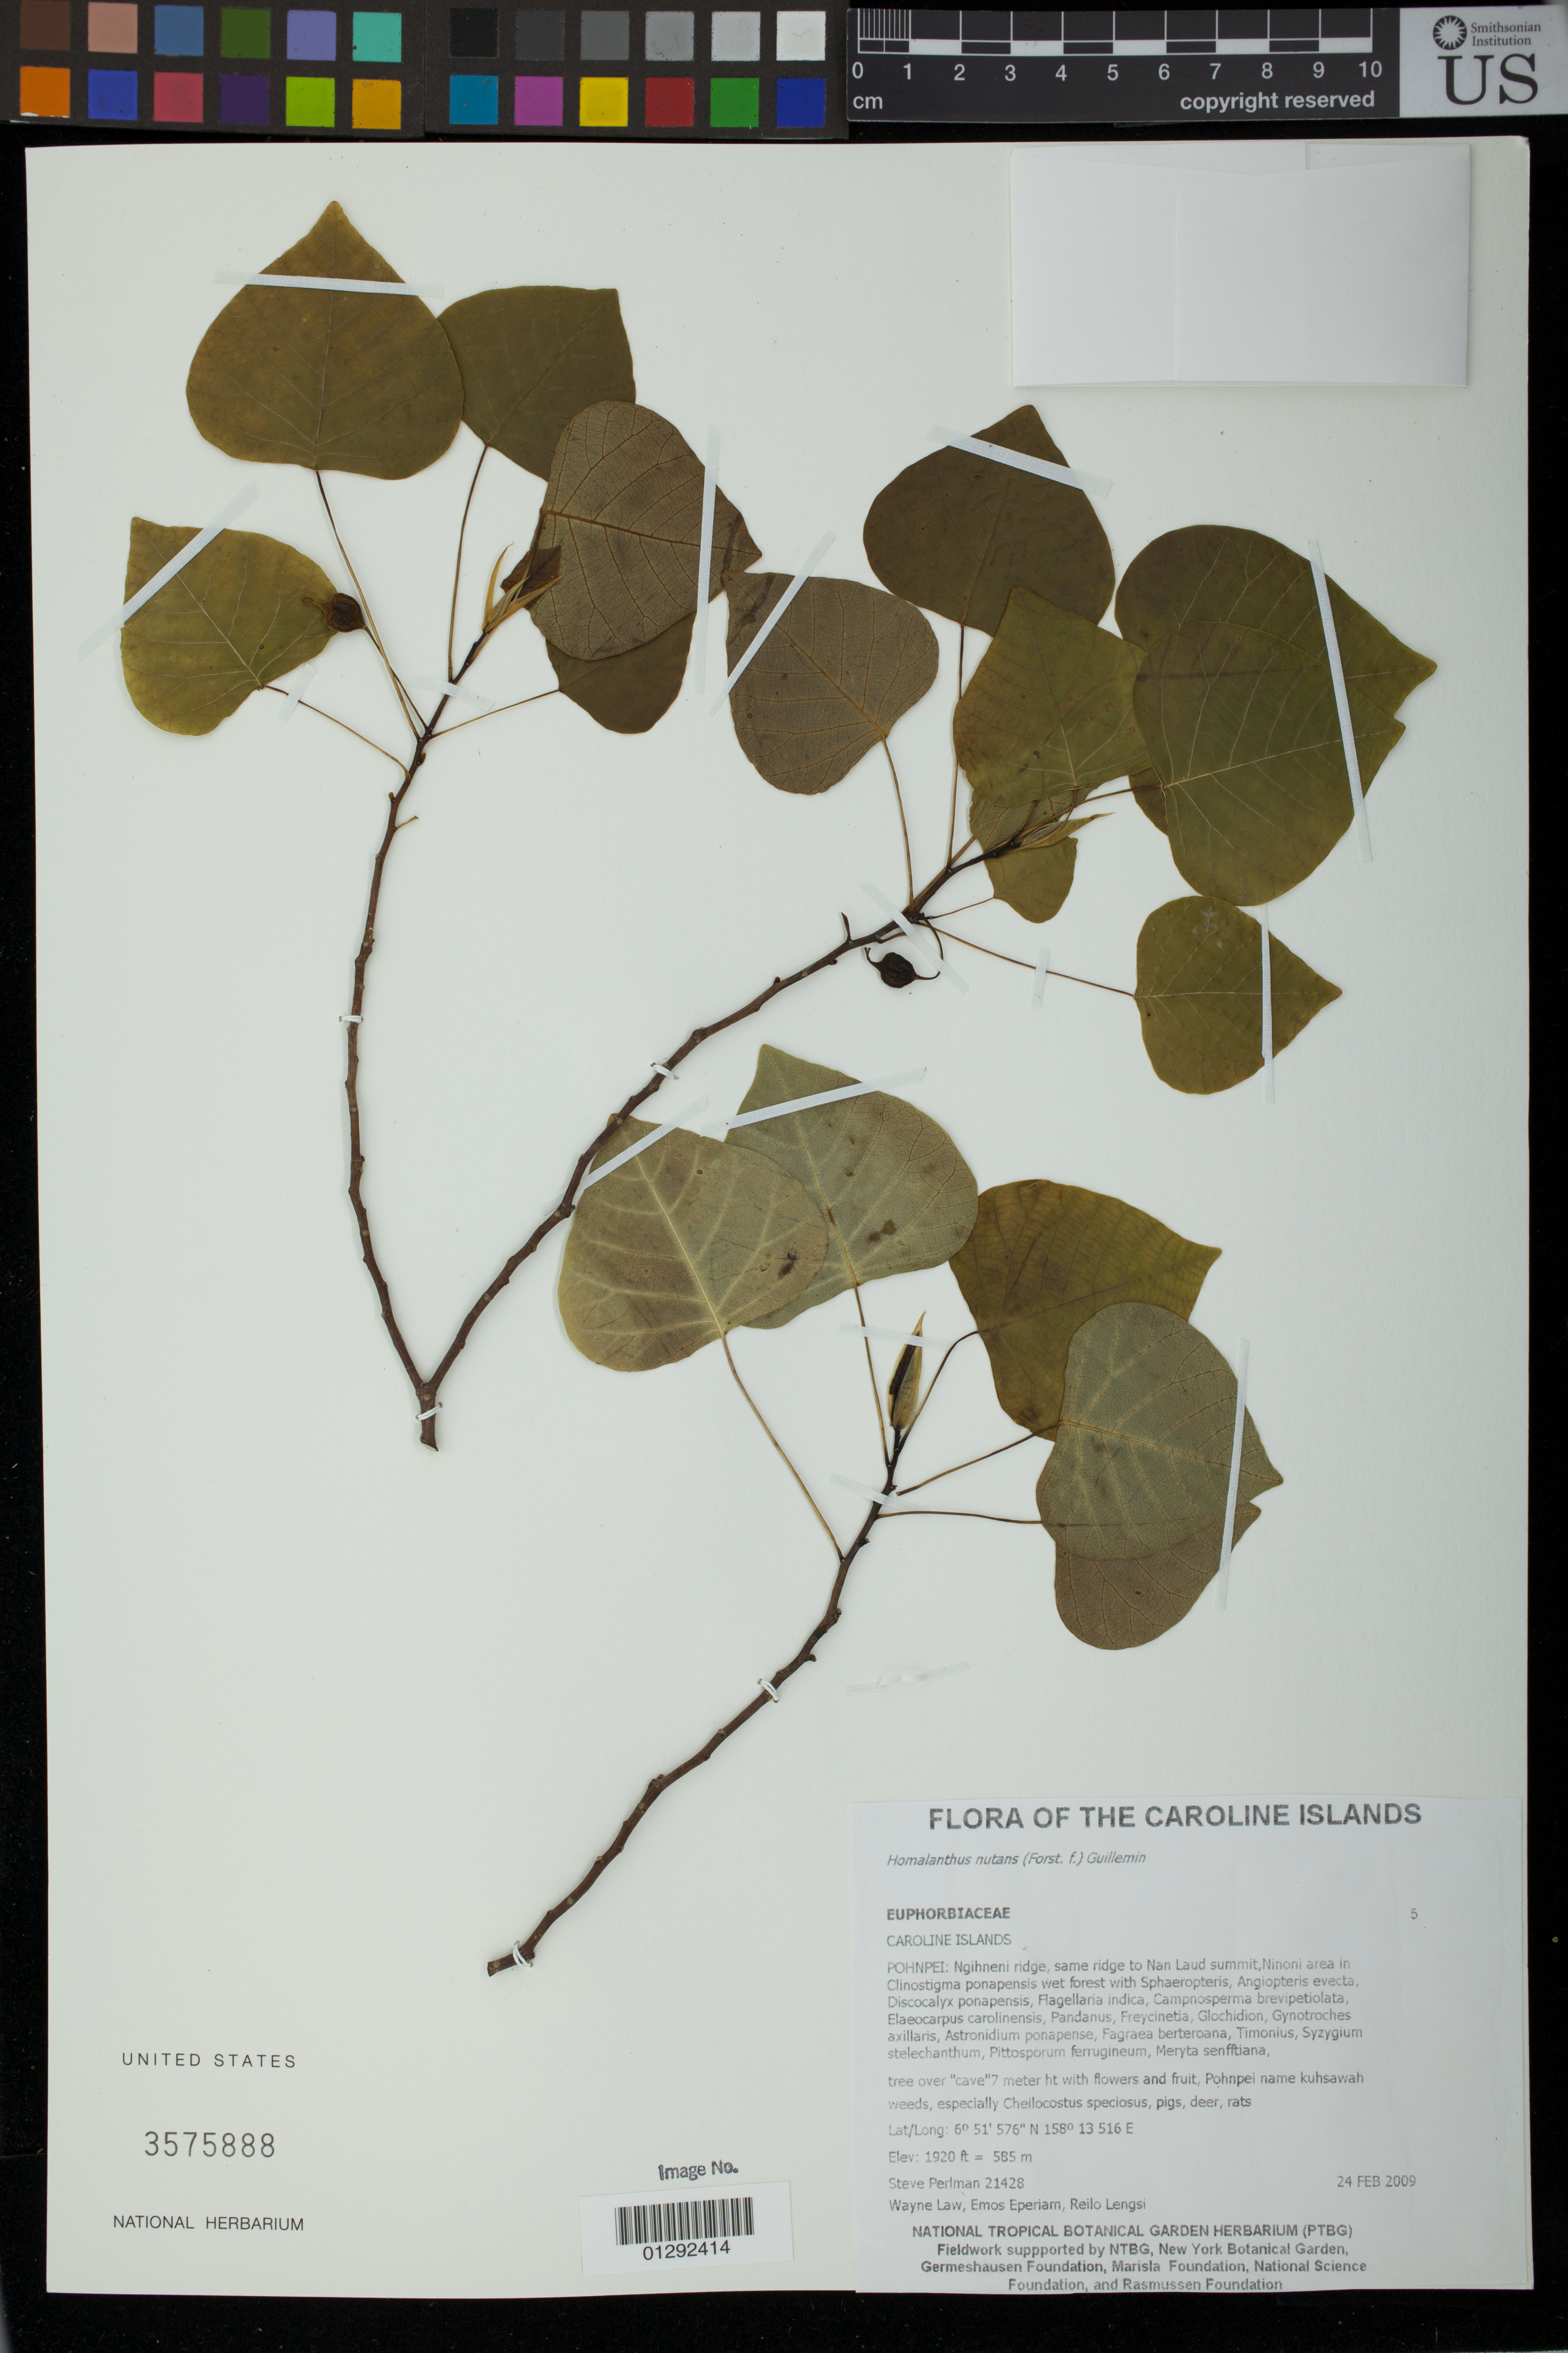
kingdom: Plantae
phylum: Tracheophyta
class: Magnoliopsida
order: Malpighiales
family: Euphorbiaceae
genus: Homalanthus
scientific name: Homalanthus nutans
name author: (G. Forst.) Guill.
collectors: S. P. Perlman, W. Law, P. Eperiam & R. Lengsi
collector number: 21428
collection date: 2009-02-24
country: Micronesia, Federated States of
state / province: Pohnpei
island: Pohnpei [Ponape]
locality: Ngihneni ridge, same ridge to Nan Laud summit, Ninoni area in Clinostigma ponapensis wet forest.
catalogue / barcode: US 3575888